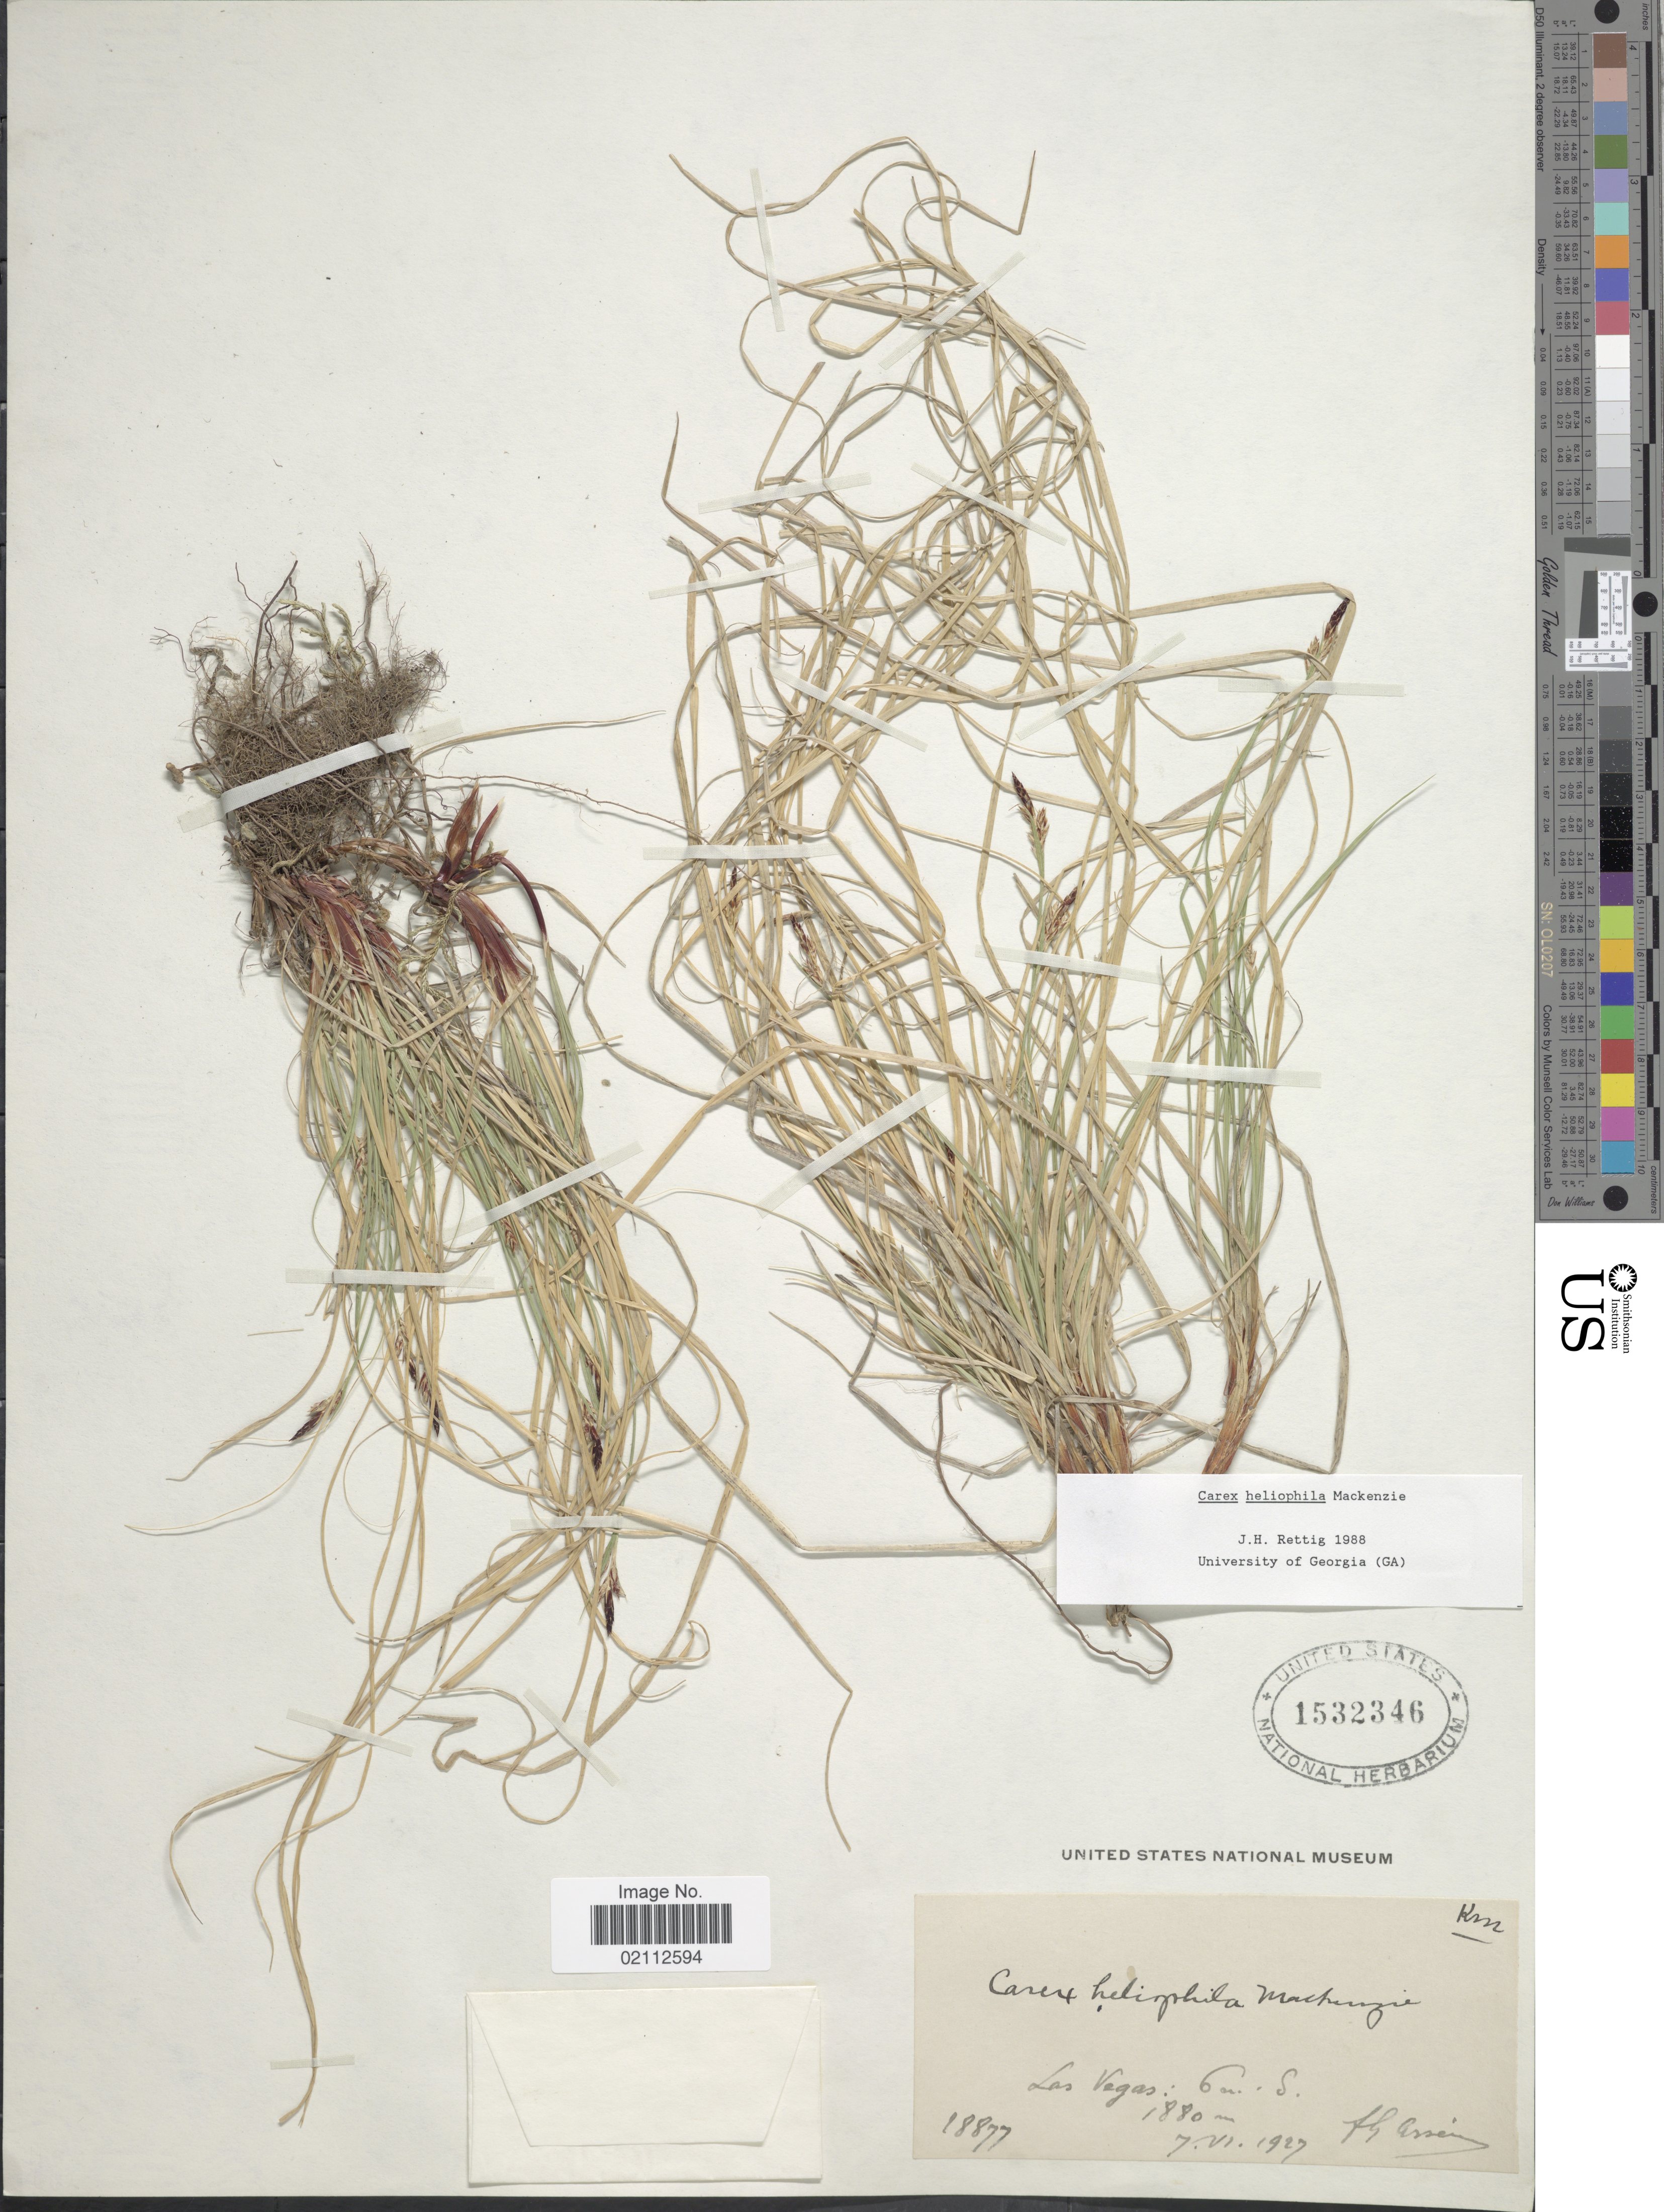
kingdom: Plantae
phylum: Tracheophyta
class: Liliopsida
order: Poales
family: Cyperaceae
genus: Carex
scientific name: Carex heliophila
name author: Mack.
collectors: F. Arsène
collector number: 18877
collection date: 1927-06-07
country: United States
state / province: New Mexico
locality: Las Vegas: 6 m. S.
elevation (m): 1880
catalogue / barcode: US 1532346